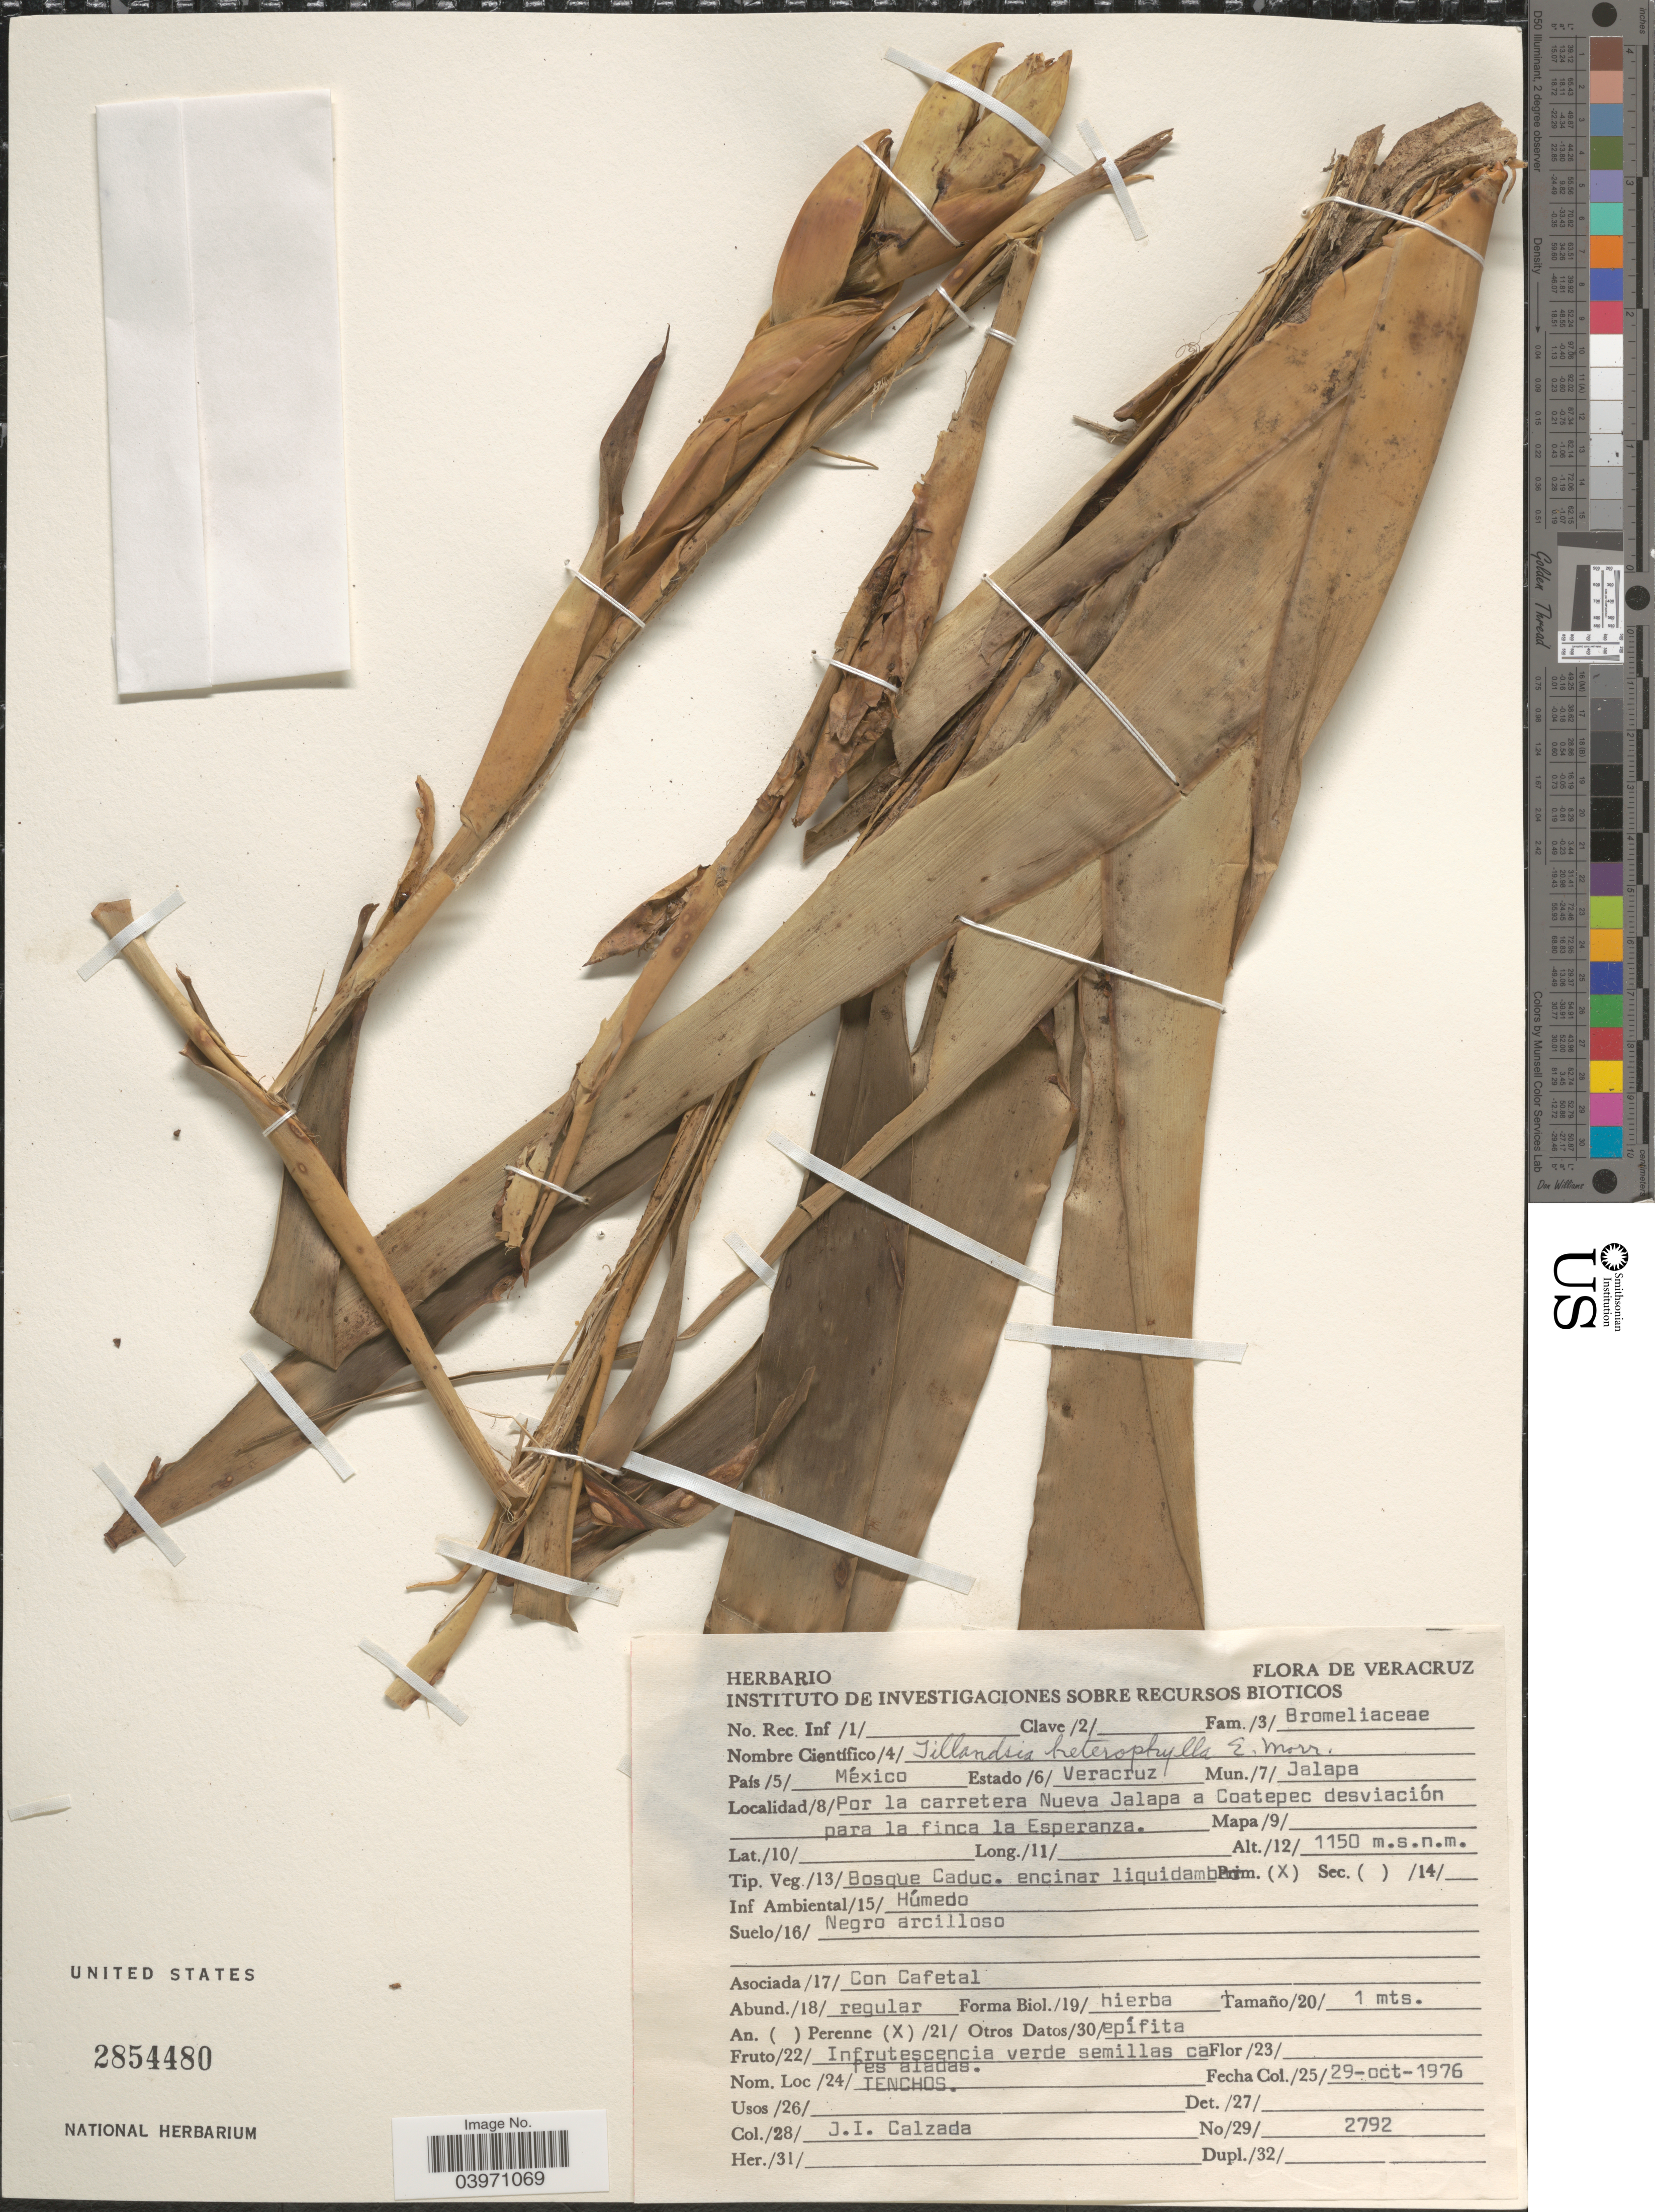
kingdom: Plantae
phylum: Tracheophyta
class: Liliopsida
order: Poales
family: Bromeliaceae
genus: Tillandsia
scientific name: Tillandsia heterophylla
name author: É. Morren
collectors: J. I. Calzada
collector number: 2792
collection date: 1976-10-29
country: Mexico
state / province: Veracruz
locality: Mun. Jalapa. Por la carretera Nueva Jalapa a Coatepec desviación para la finca la Esperanza.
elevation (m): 1150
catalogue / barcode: US 2854480